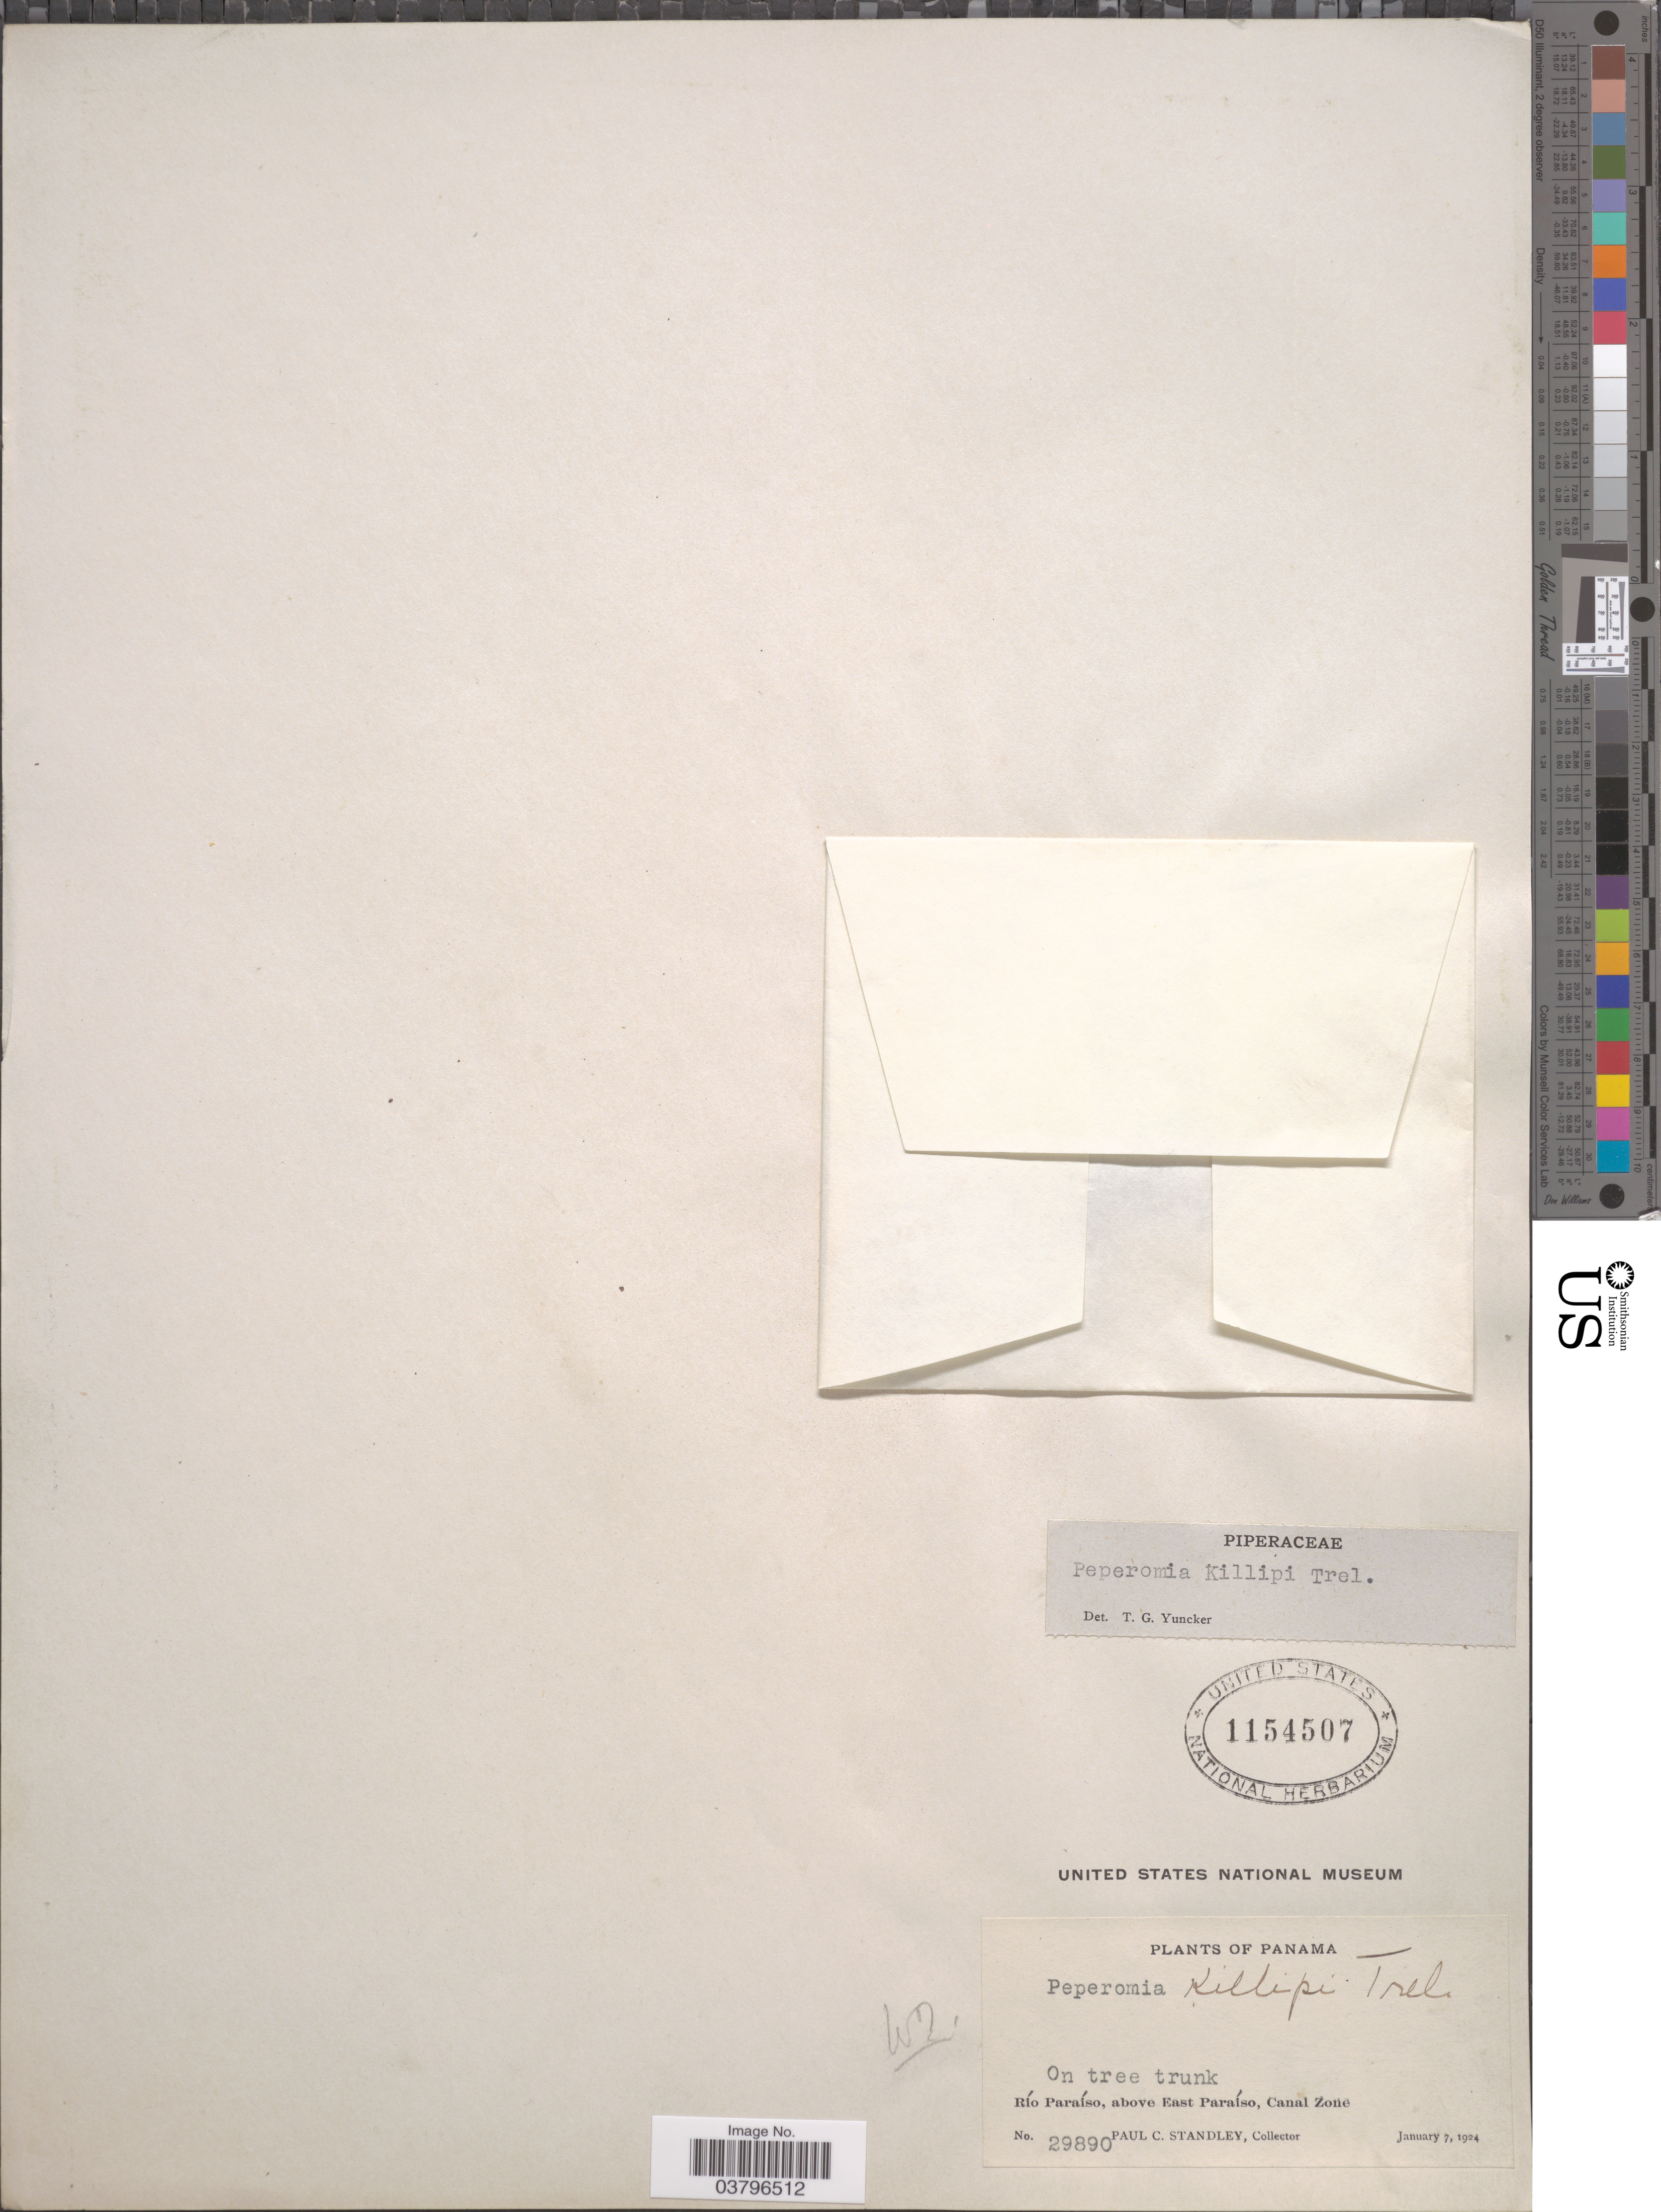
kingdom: Plantae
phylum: Tracheophyta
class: Magnoliopsida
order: Piperales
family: Piperaceae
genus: Peperomia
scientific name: Peperomia tenuifolia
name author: C. DC.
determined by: Jiménez, José Estaban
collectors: P. C. Standley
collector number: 29890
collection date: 1924-01-07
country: Panama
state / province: Colón / Panamá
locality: Río Paraíso, above East Paraíso, Canal Zone.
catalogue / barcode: US 1154507